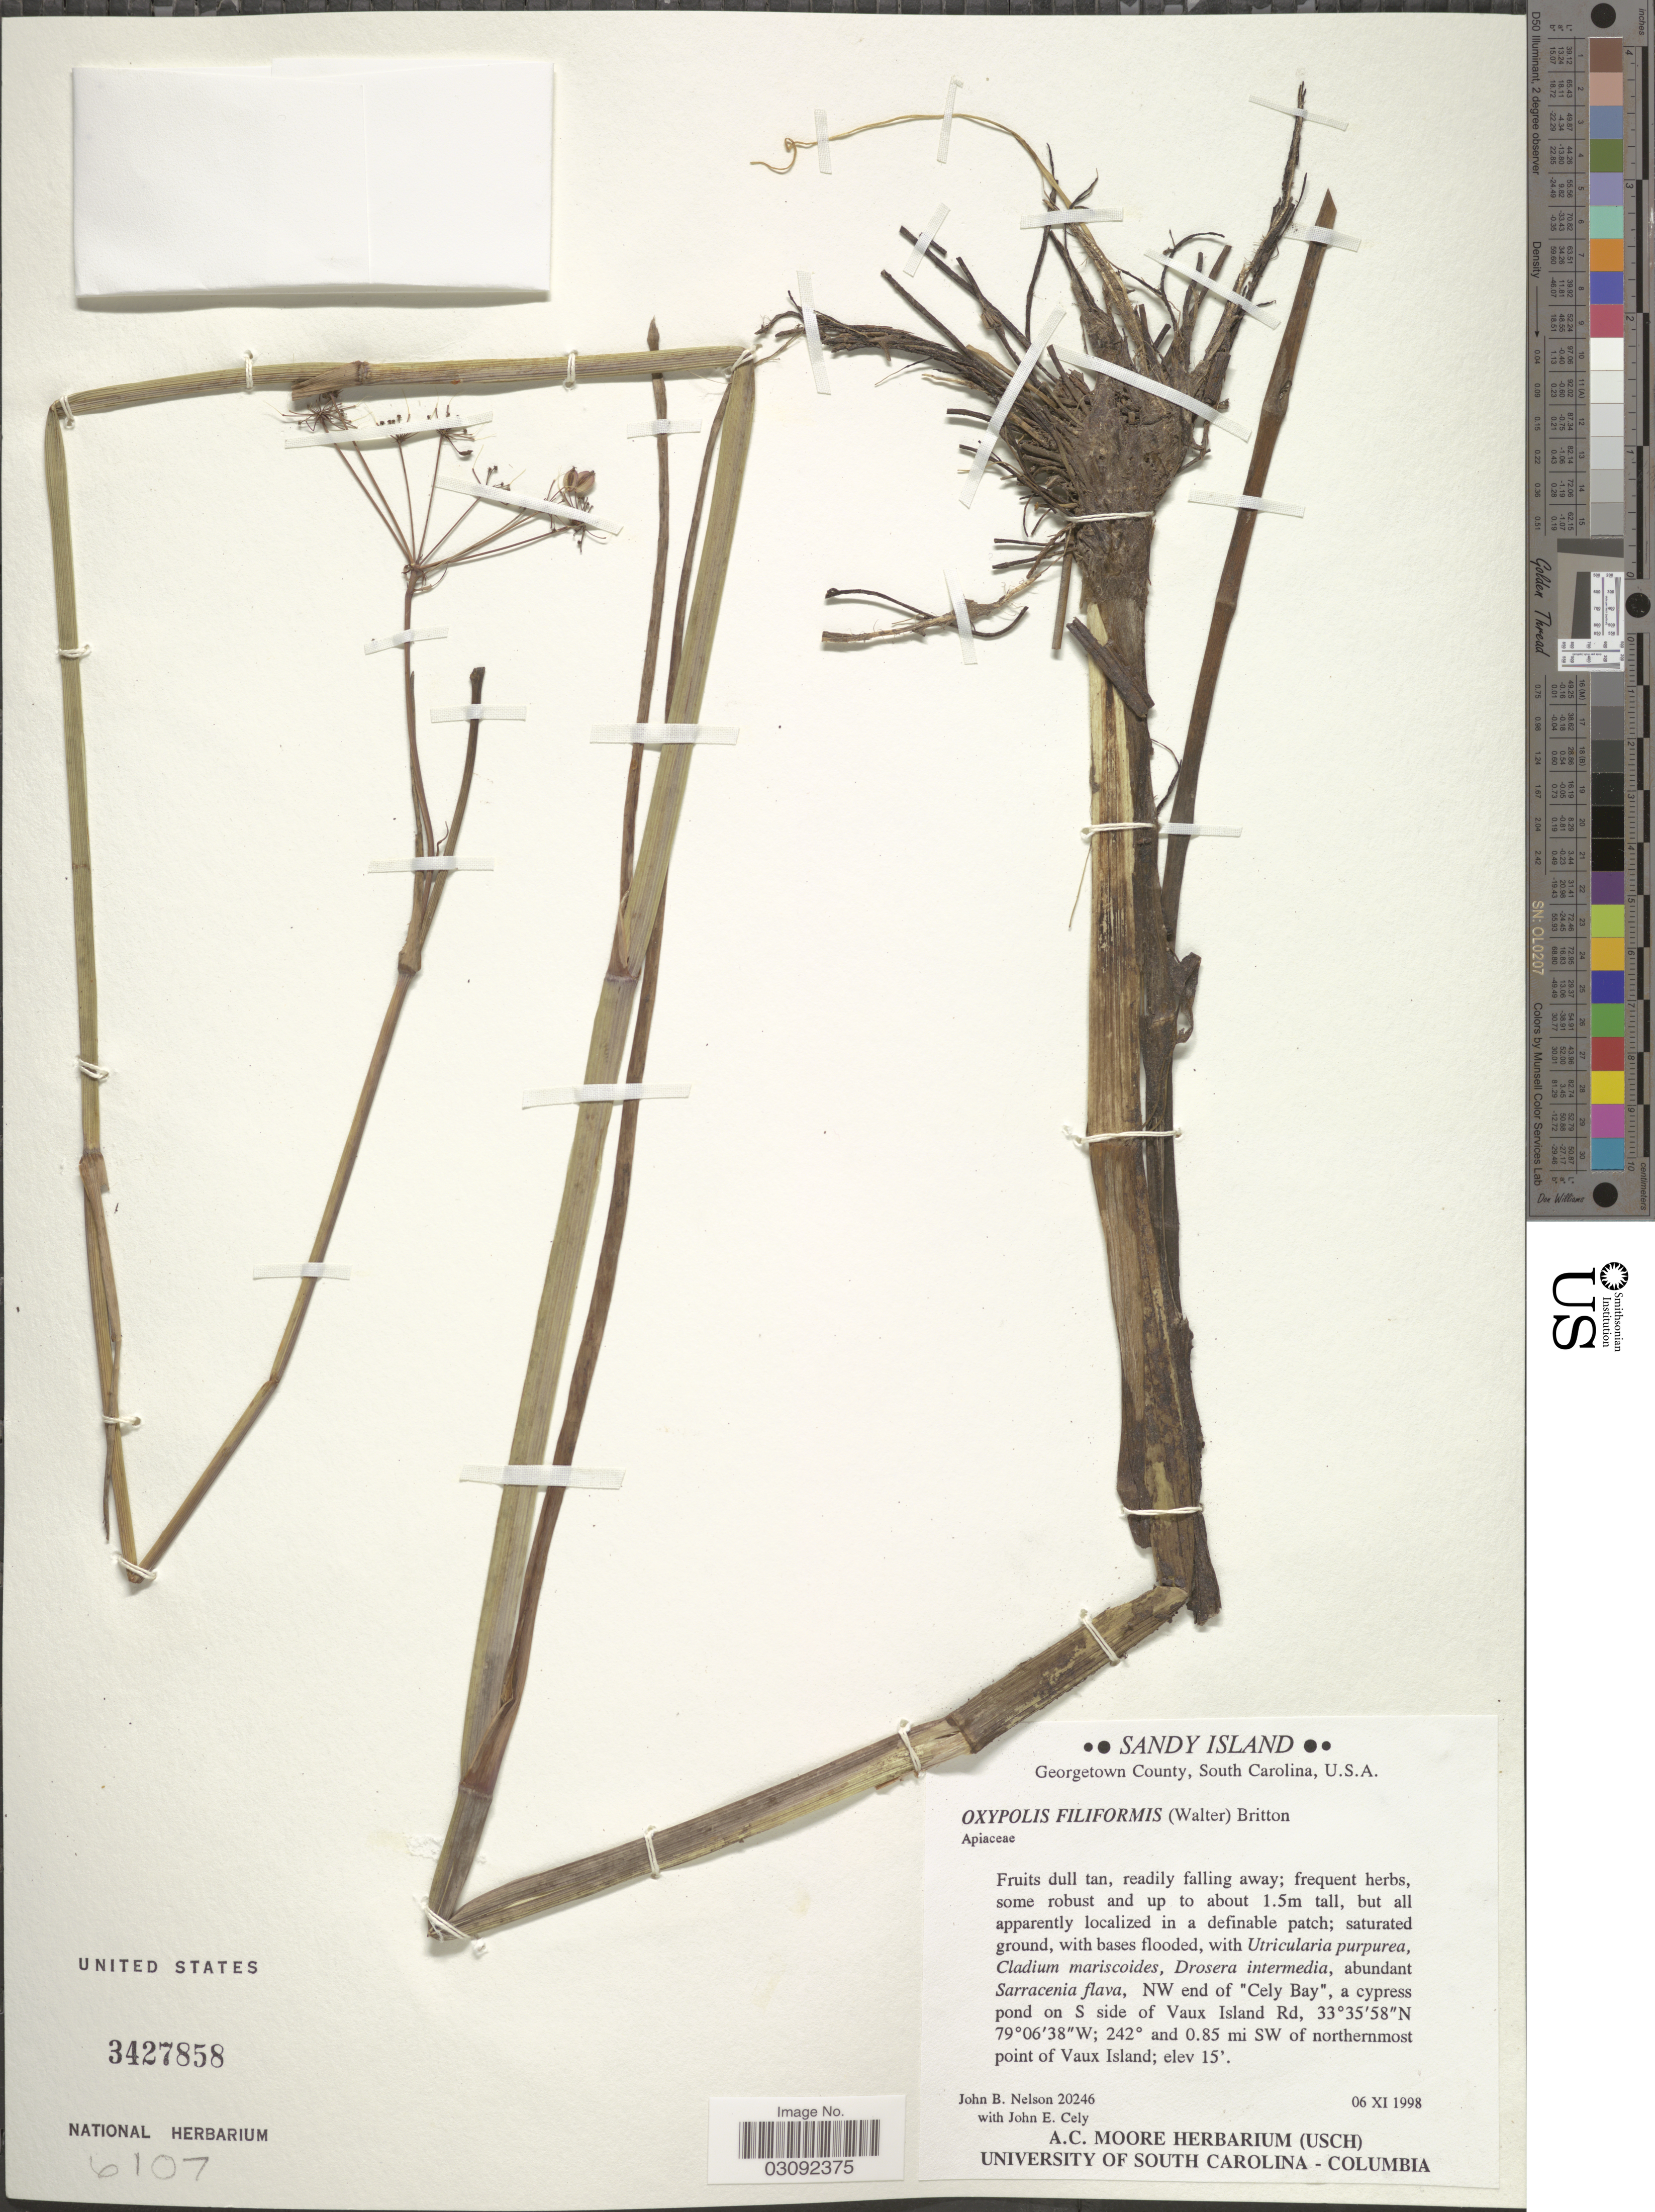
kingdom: Plantae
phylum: Tracheophyta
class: Magnoliopsida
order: Apiales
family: Apiaceae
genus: Oxypolis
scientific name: Oxypolis filiformis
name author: (Walter) Britton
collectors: J. B. Nelson & J. Cely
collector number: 20246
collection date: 1998-11-06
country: United States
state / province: South Carolina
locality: Sandy Island. Georgetown County. NW end of "Cely Bay", a cypress pond on S side of Vaux Island Rd. and 0.85 mi SW of northernmost point of Vaux Island.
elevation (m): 5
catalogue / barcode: US 3427858